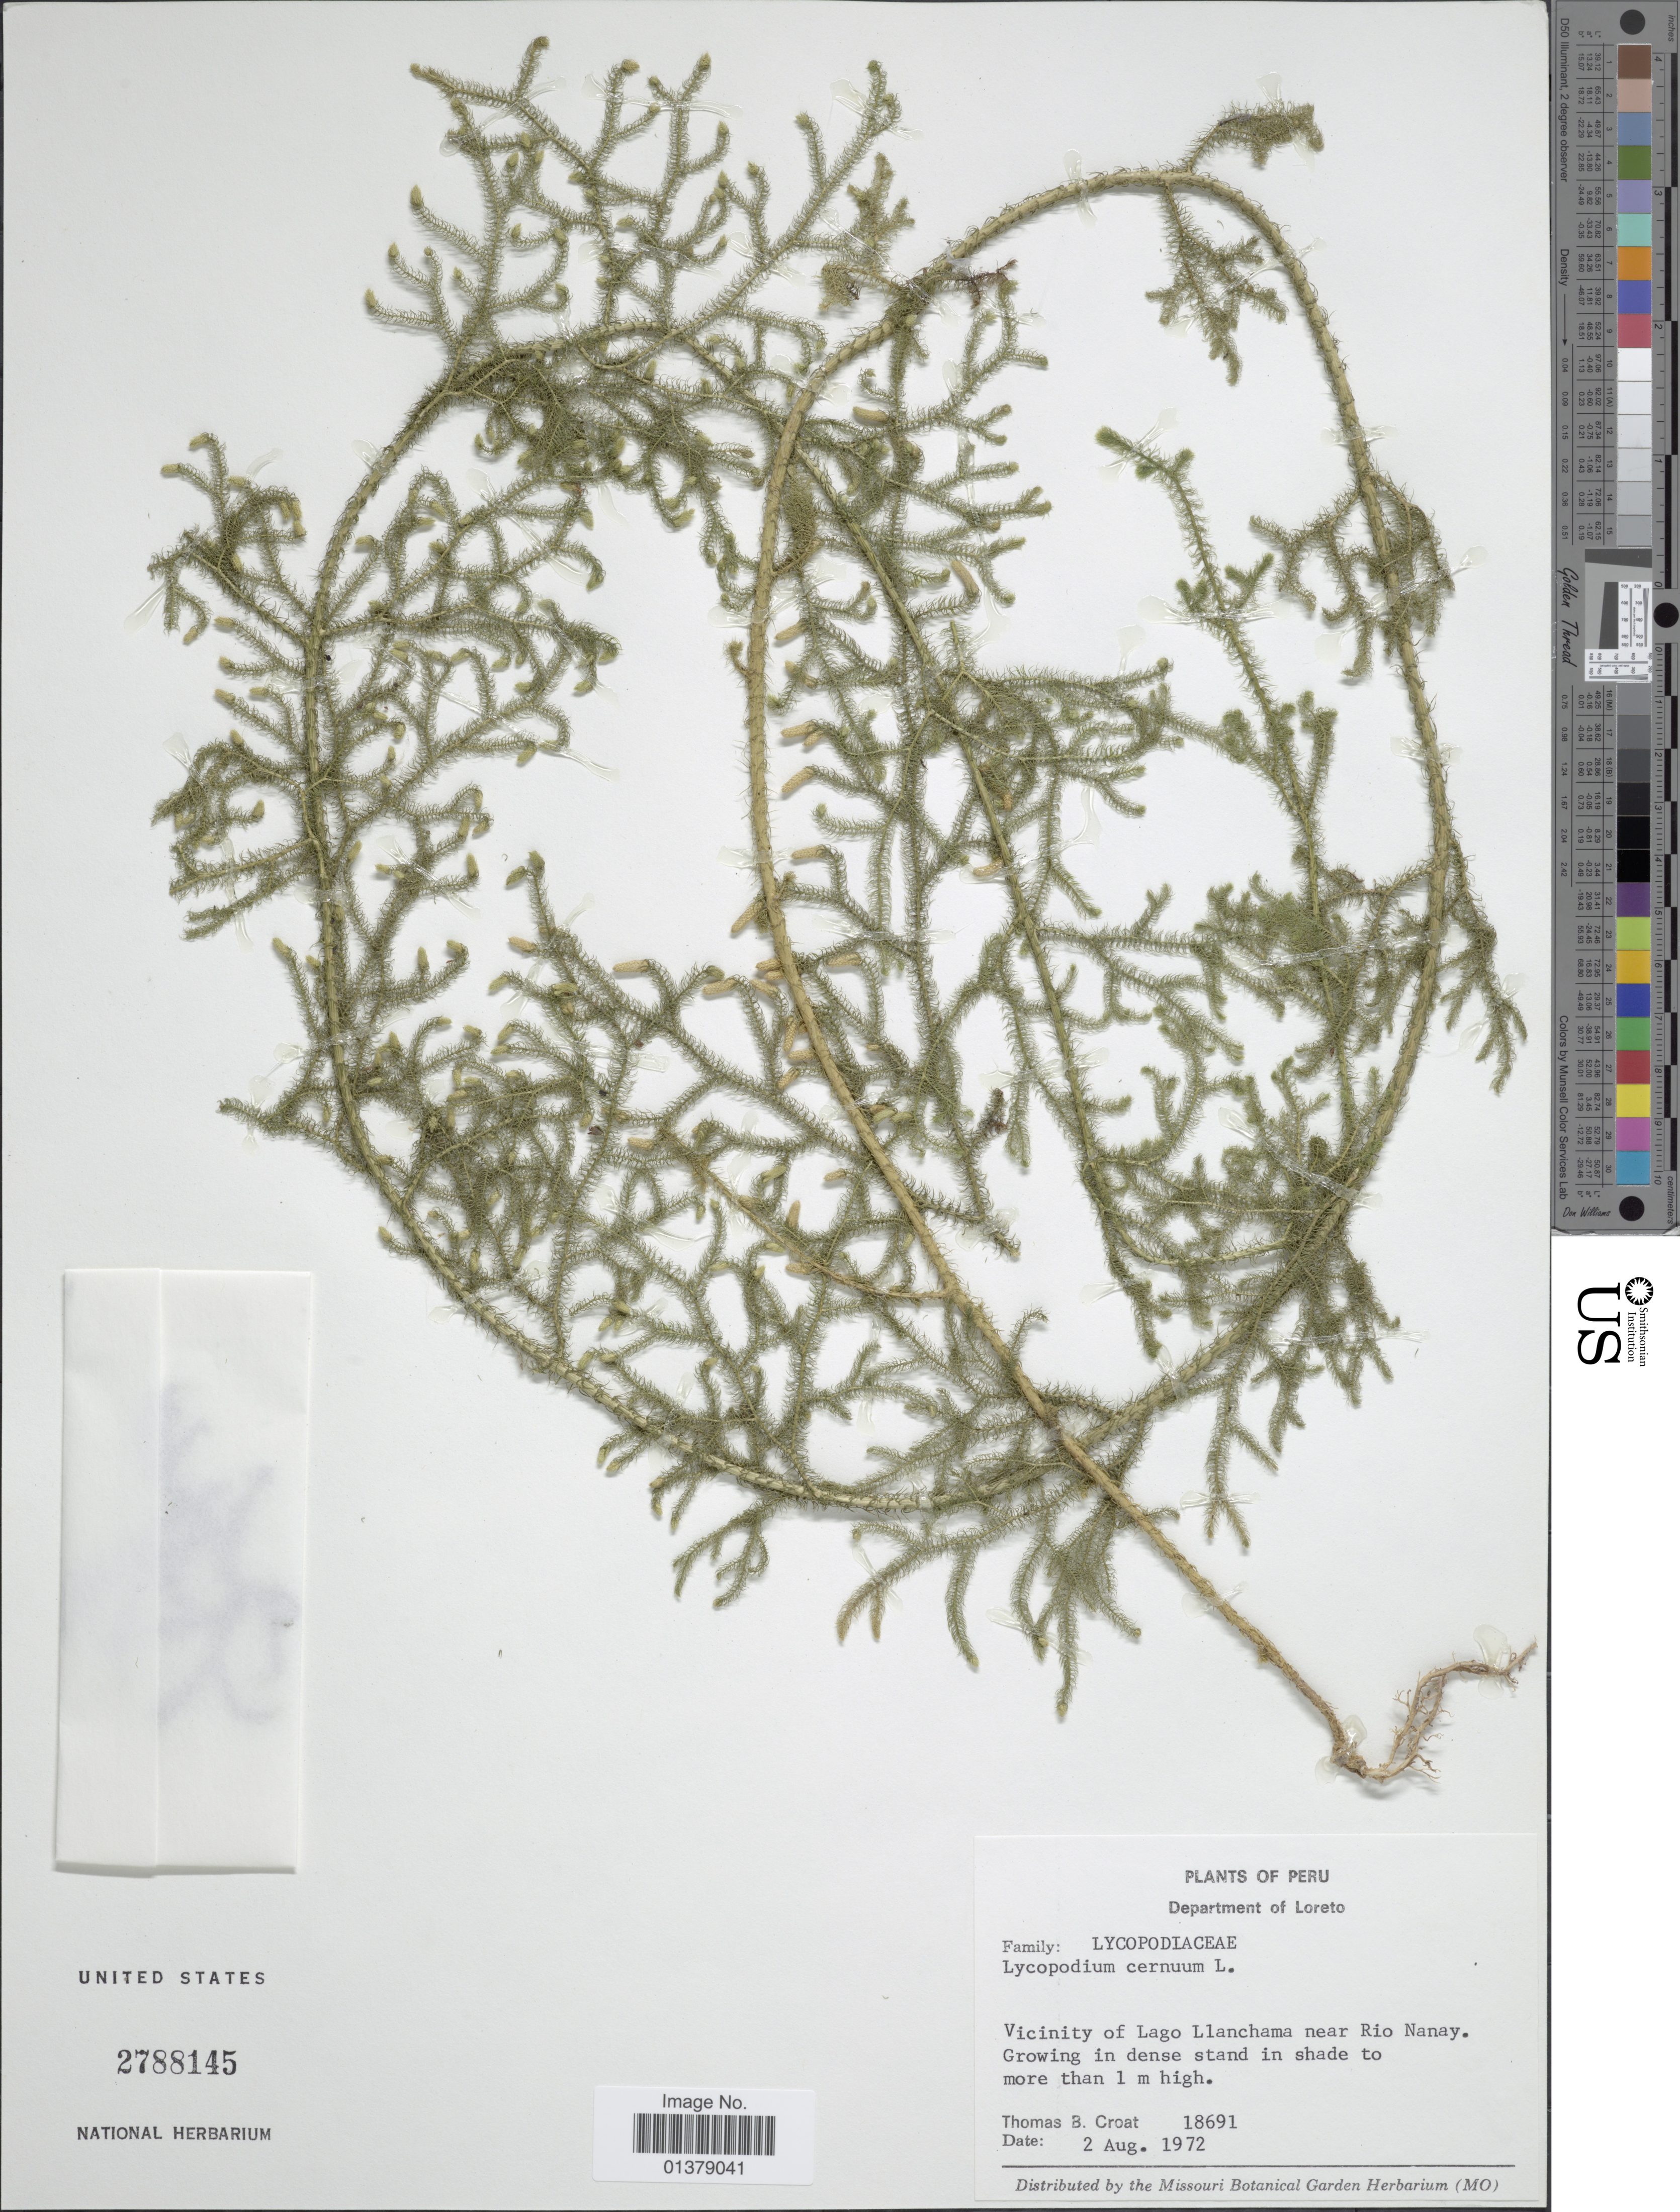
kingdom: Plantae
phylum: Tracheophyta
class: Lycopodiopsida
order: Lycopodiales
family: Lycopodiaceae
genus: Palhinhaea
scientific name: Palhinhaea cernua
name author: (L.) Vasc. & Franco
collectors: T. B. Croat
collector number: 18691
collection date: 1972-08-02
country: Peru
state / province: Loreto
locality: Vicinity of Lago Llanchama near Rio Nanay, growing in dense stand in shade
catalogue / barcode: US 2788145